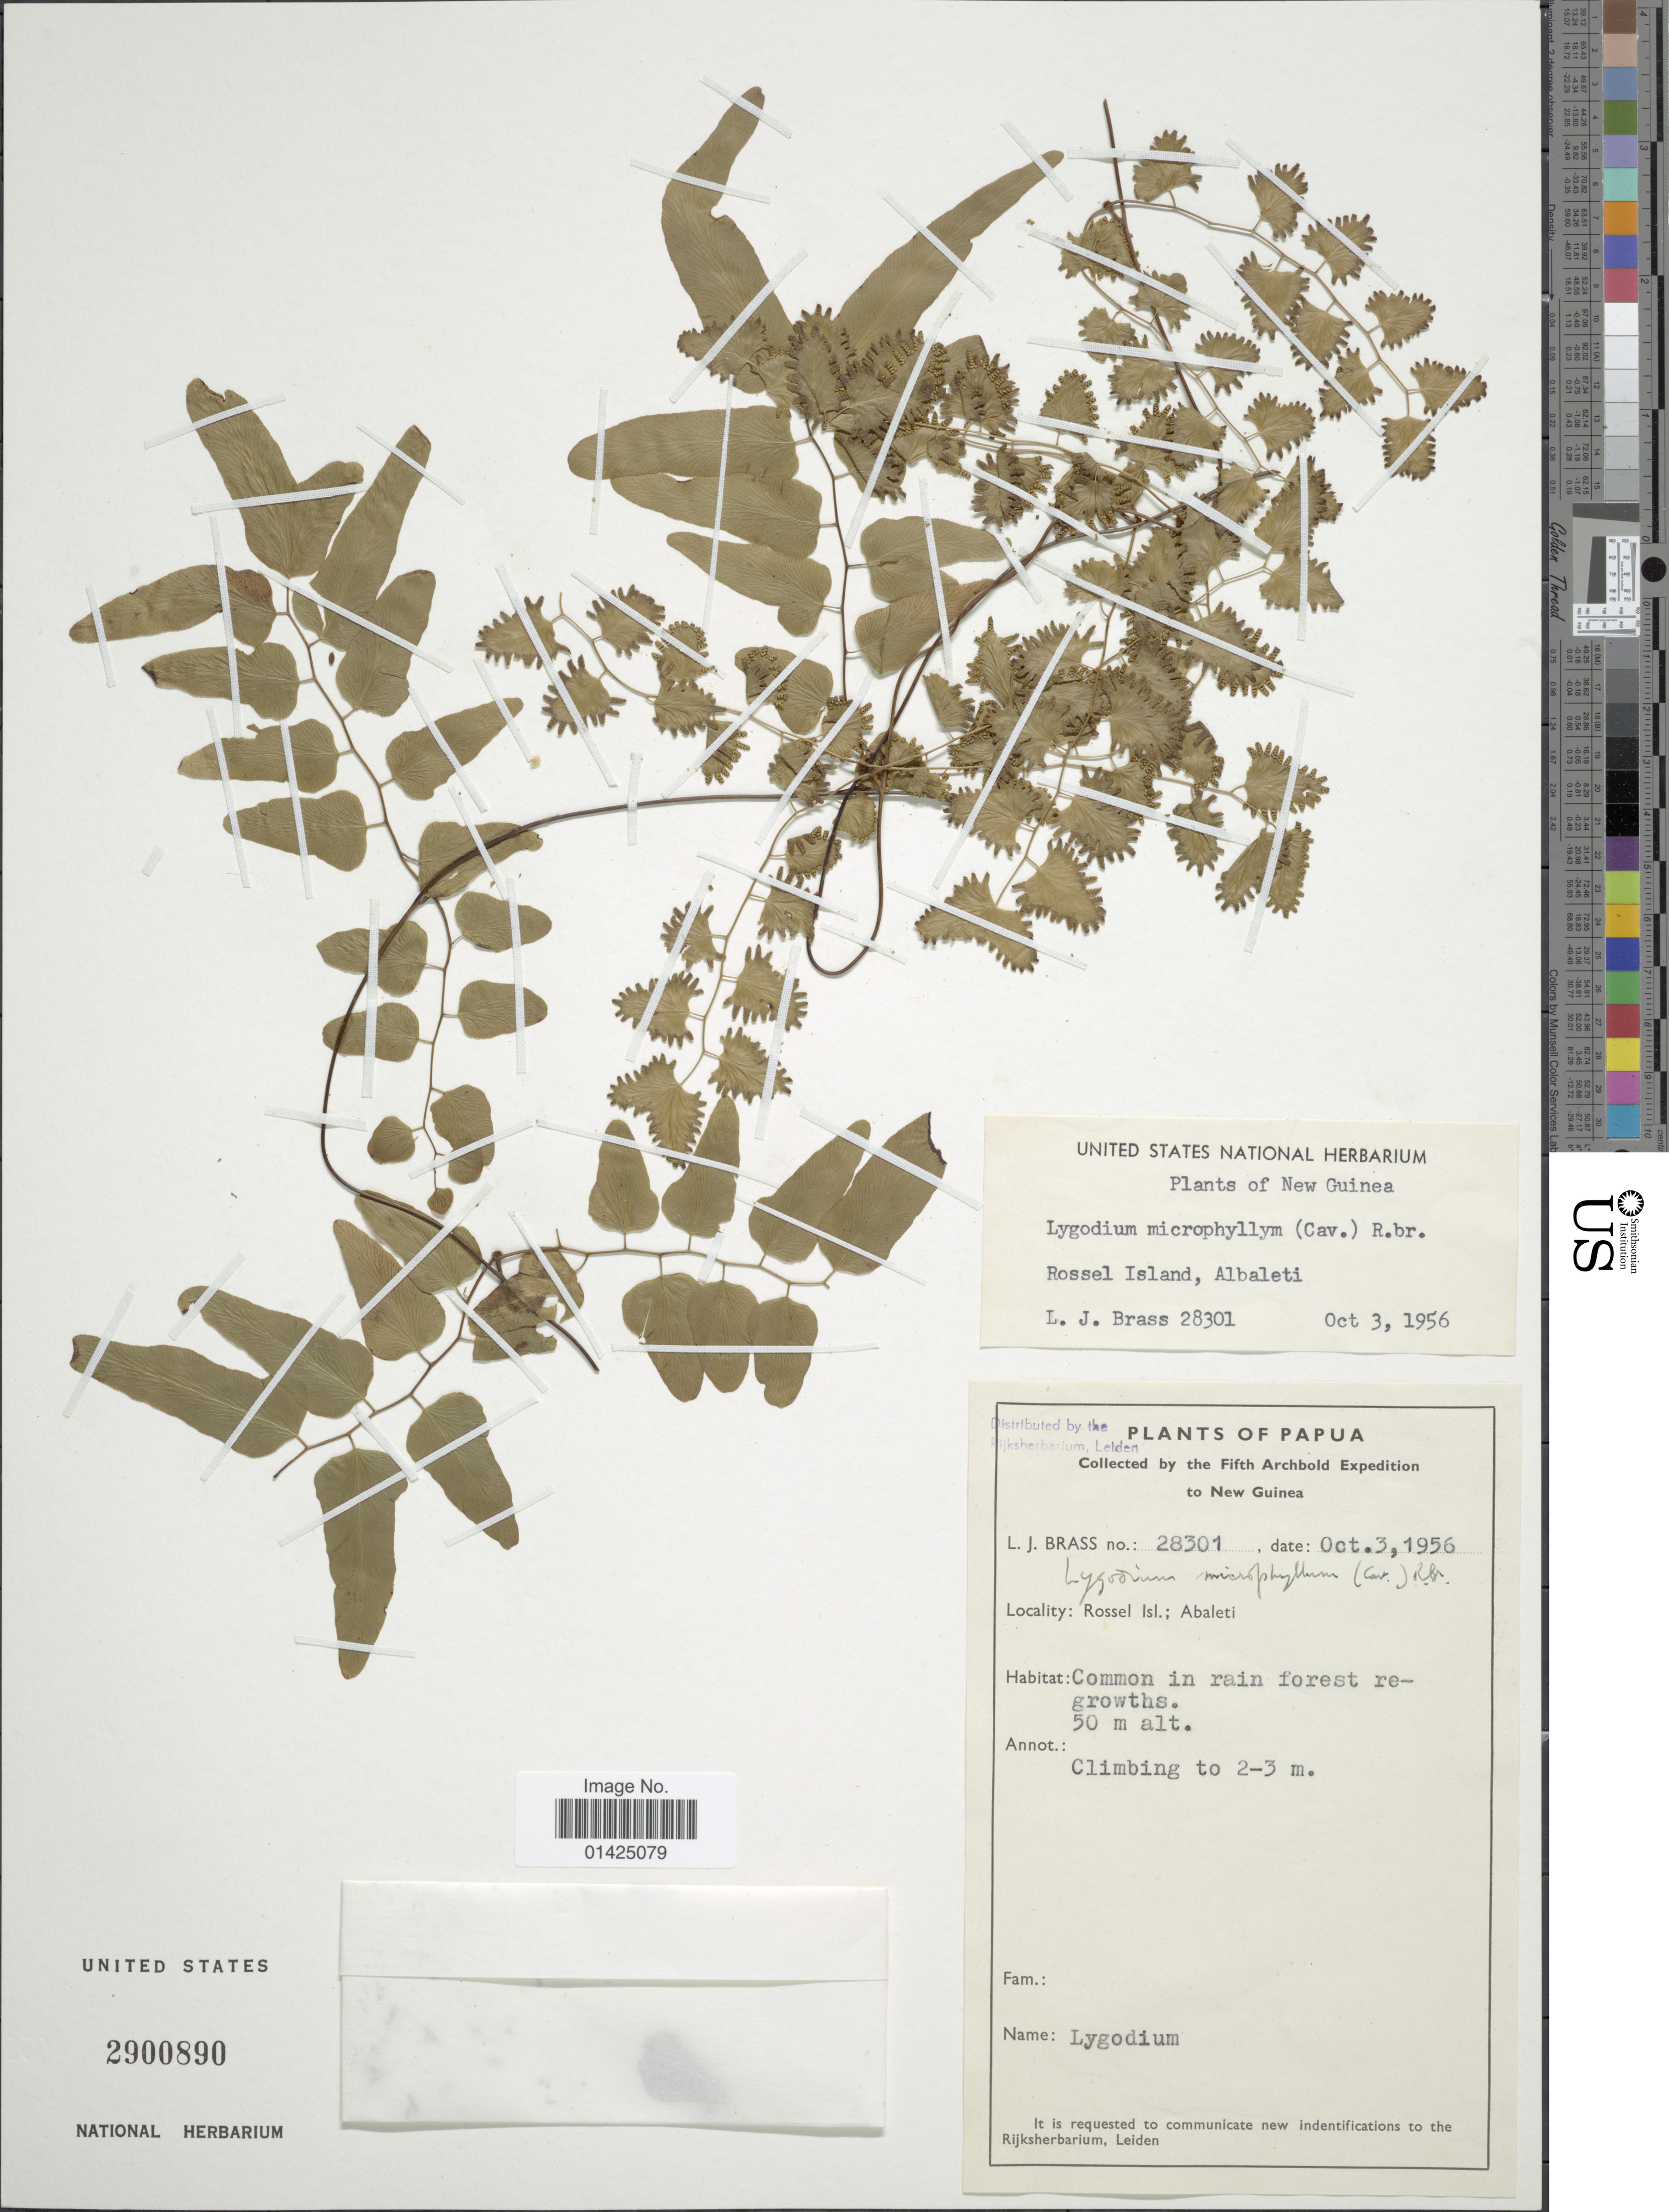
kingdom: Plantae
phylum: Tracheophyta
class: Polypodiopsida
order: Schizaeales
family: Lygodiaceae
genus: Lygodium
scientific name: Lygodium microphyllum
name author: (Cav.) R. Br.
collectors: L. J. Brass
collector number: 28301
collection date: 1956-10-03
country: Papua New Guinea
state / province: Milne Bay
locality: Rossel Isl., Abaleti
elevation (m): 50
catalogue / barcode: US 2900890